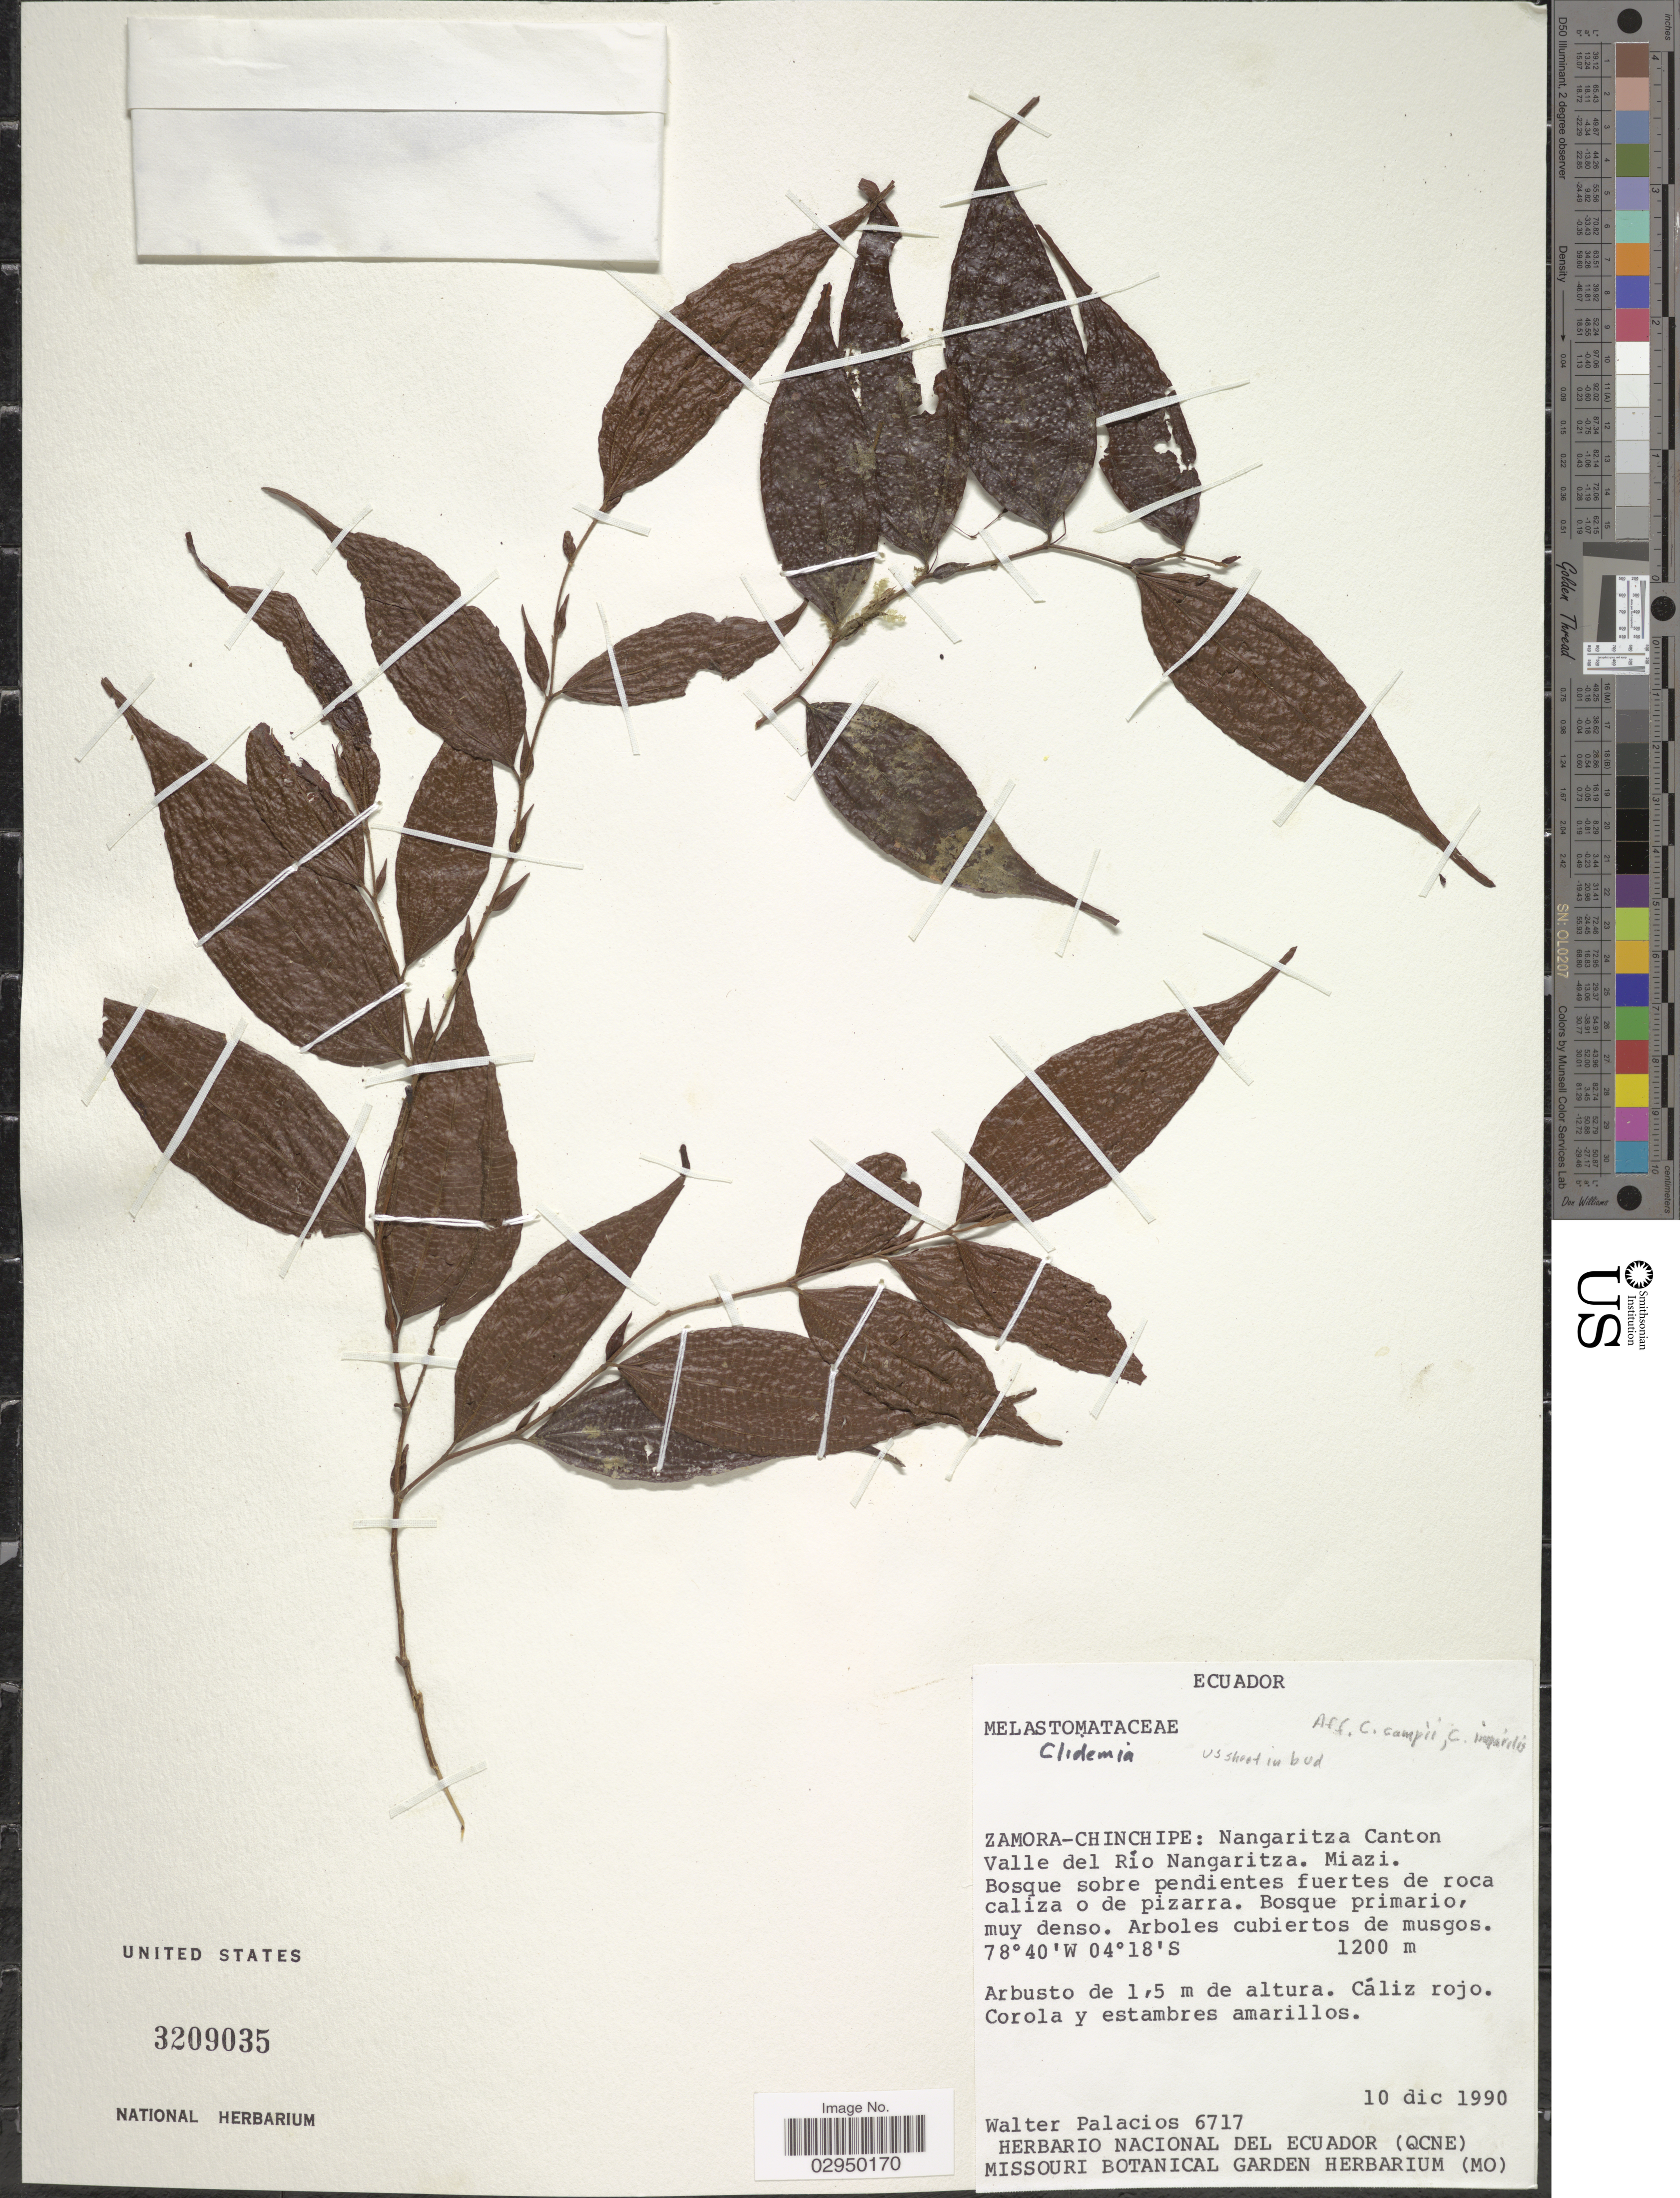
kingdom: Plantae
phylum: Tracheophyta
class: Magnoliopsida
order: Myrtales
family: Melastomataceae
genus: Clidemia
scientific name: Clidemia ablusa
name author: Wurdack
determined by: Michelangeli, F. A.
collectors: W. Palacios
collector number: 6717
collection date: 1990-12-10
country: Ecuador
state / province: Zamora-Chinchipe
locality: Nangaritza Canton. Valle del Río Nangaritza. Miazi.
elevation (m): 1200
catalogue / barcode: US 3209035